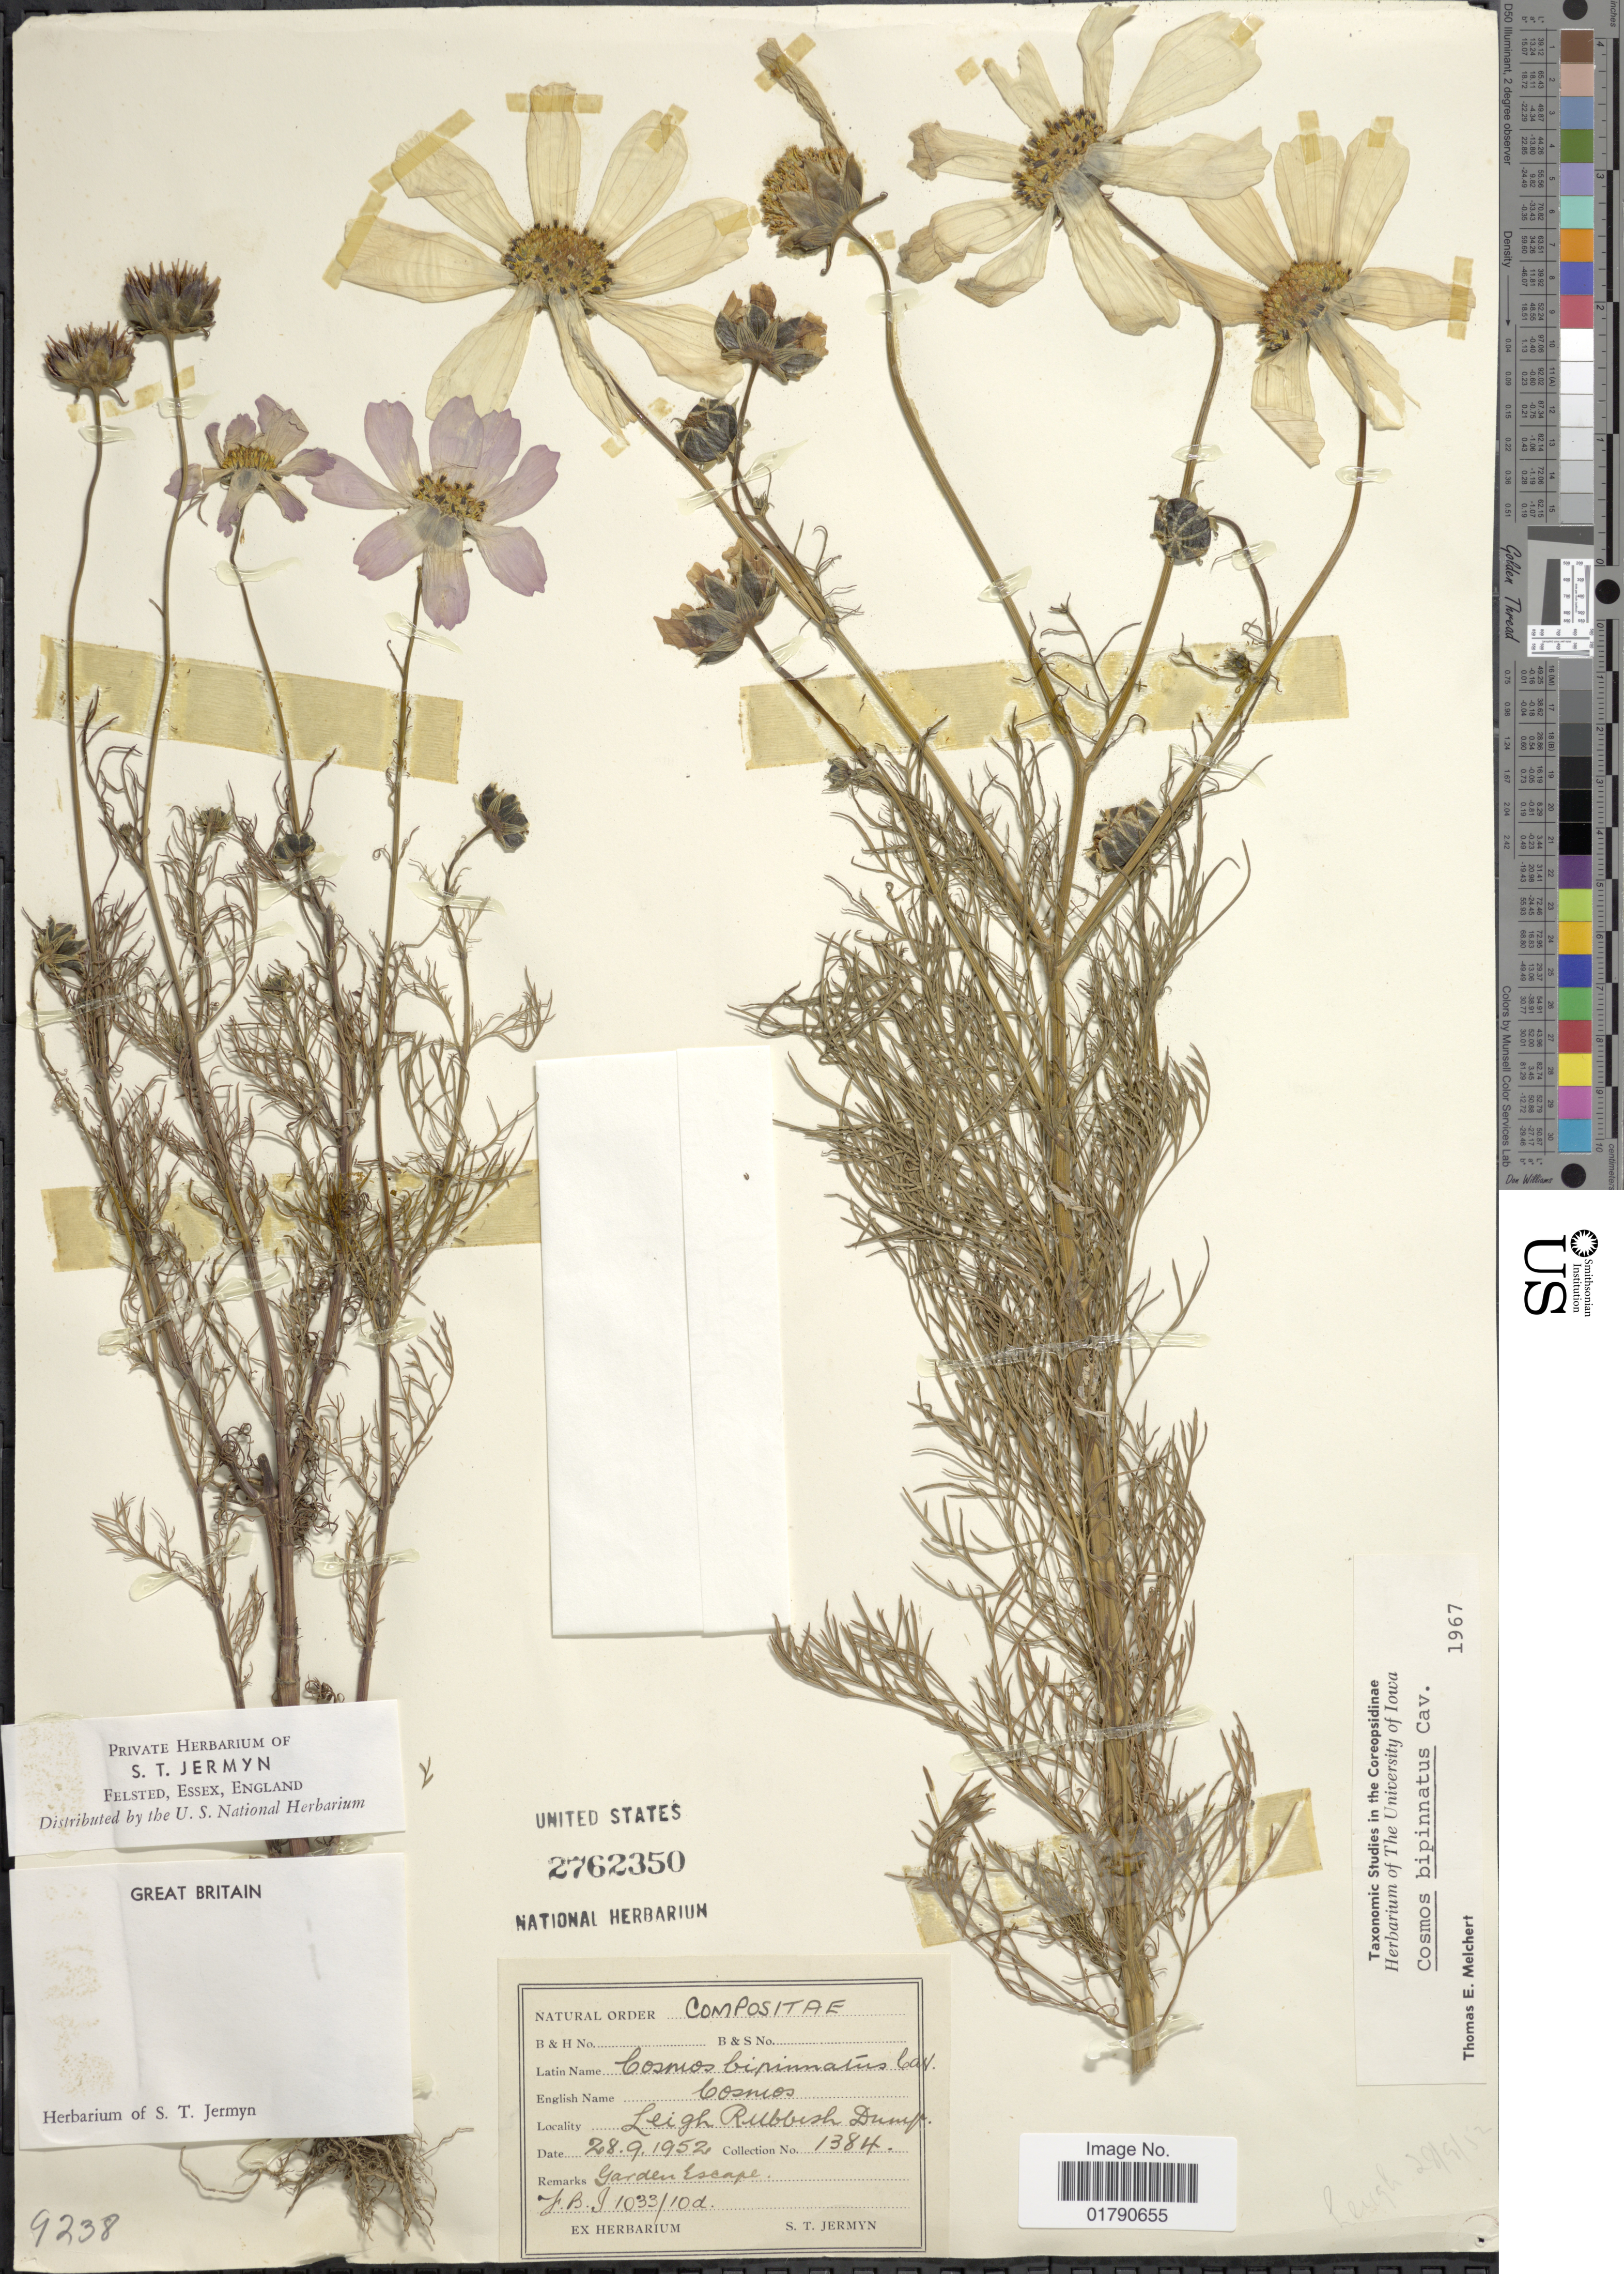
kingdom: Plantae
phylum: Tracheophyta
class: Magnoliopsida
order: Asterales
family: Asteraceae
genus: Cosmos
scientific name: Cosmos bipinnatus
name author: Cav.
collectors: S. Jermyn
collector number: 1384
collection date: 1952-09-28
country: United Kingdom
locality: Leigh Rubbish Dump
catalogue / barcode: US 2762350